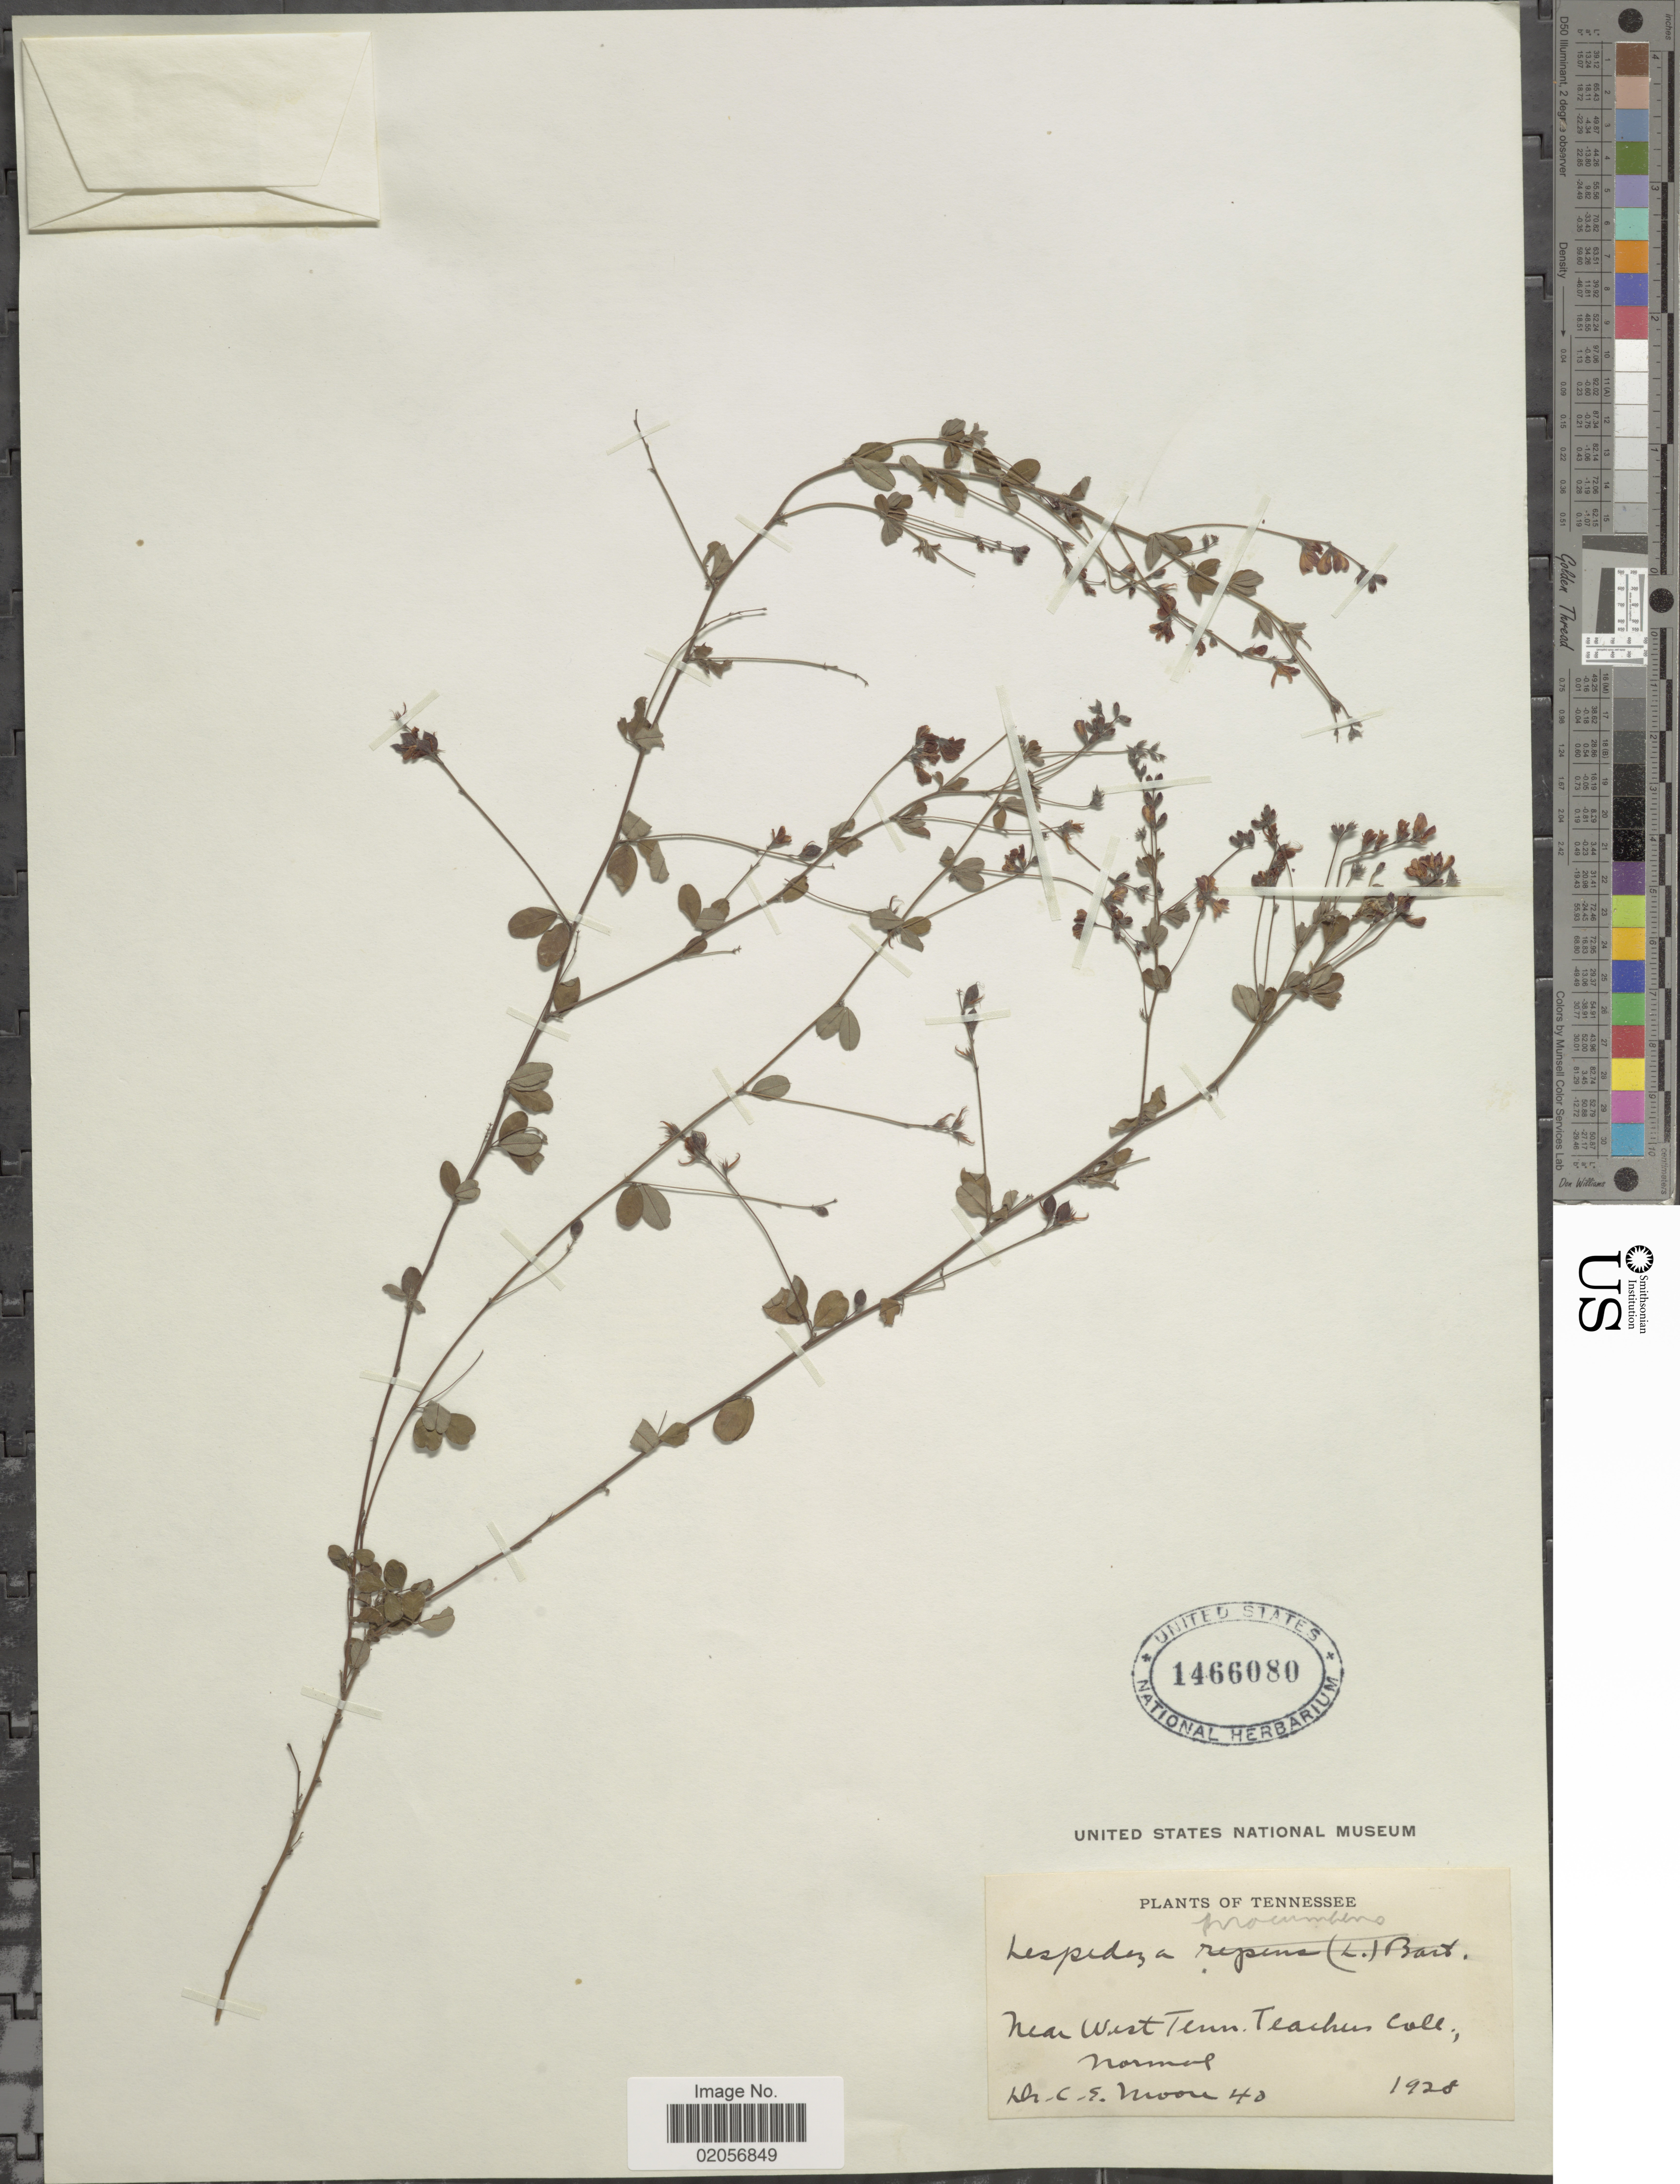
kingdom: Plantae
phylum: Tracheophyta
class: Magnoliopsida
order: Fabales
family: Fabaceae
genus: Lespedeza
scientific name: Lespedeza procumbens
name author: Michx.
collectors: C. Moore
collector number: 40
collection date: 1928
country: United States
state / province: Tennessee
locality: Near West Tenn, Teachers Coll., Normal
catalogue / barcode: US 1466080